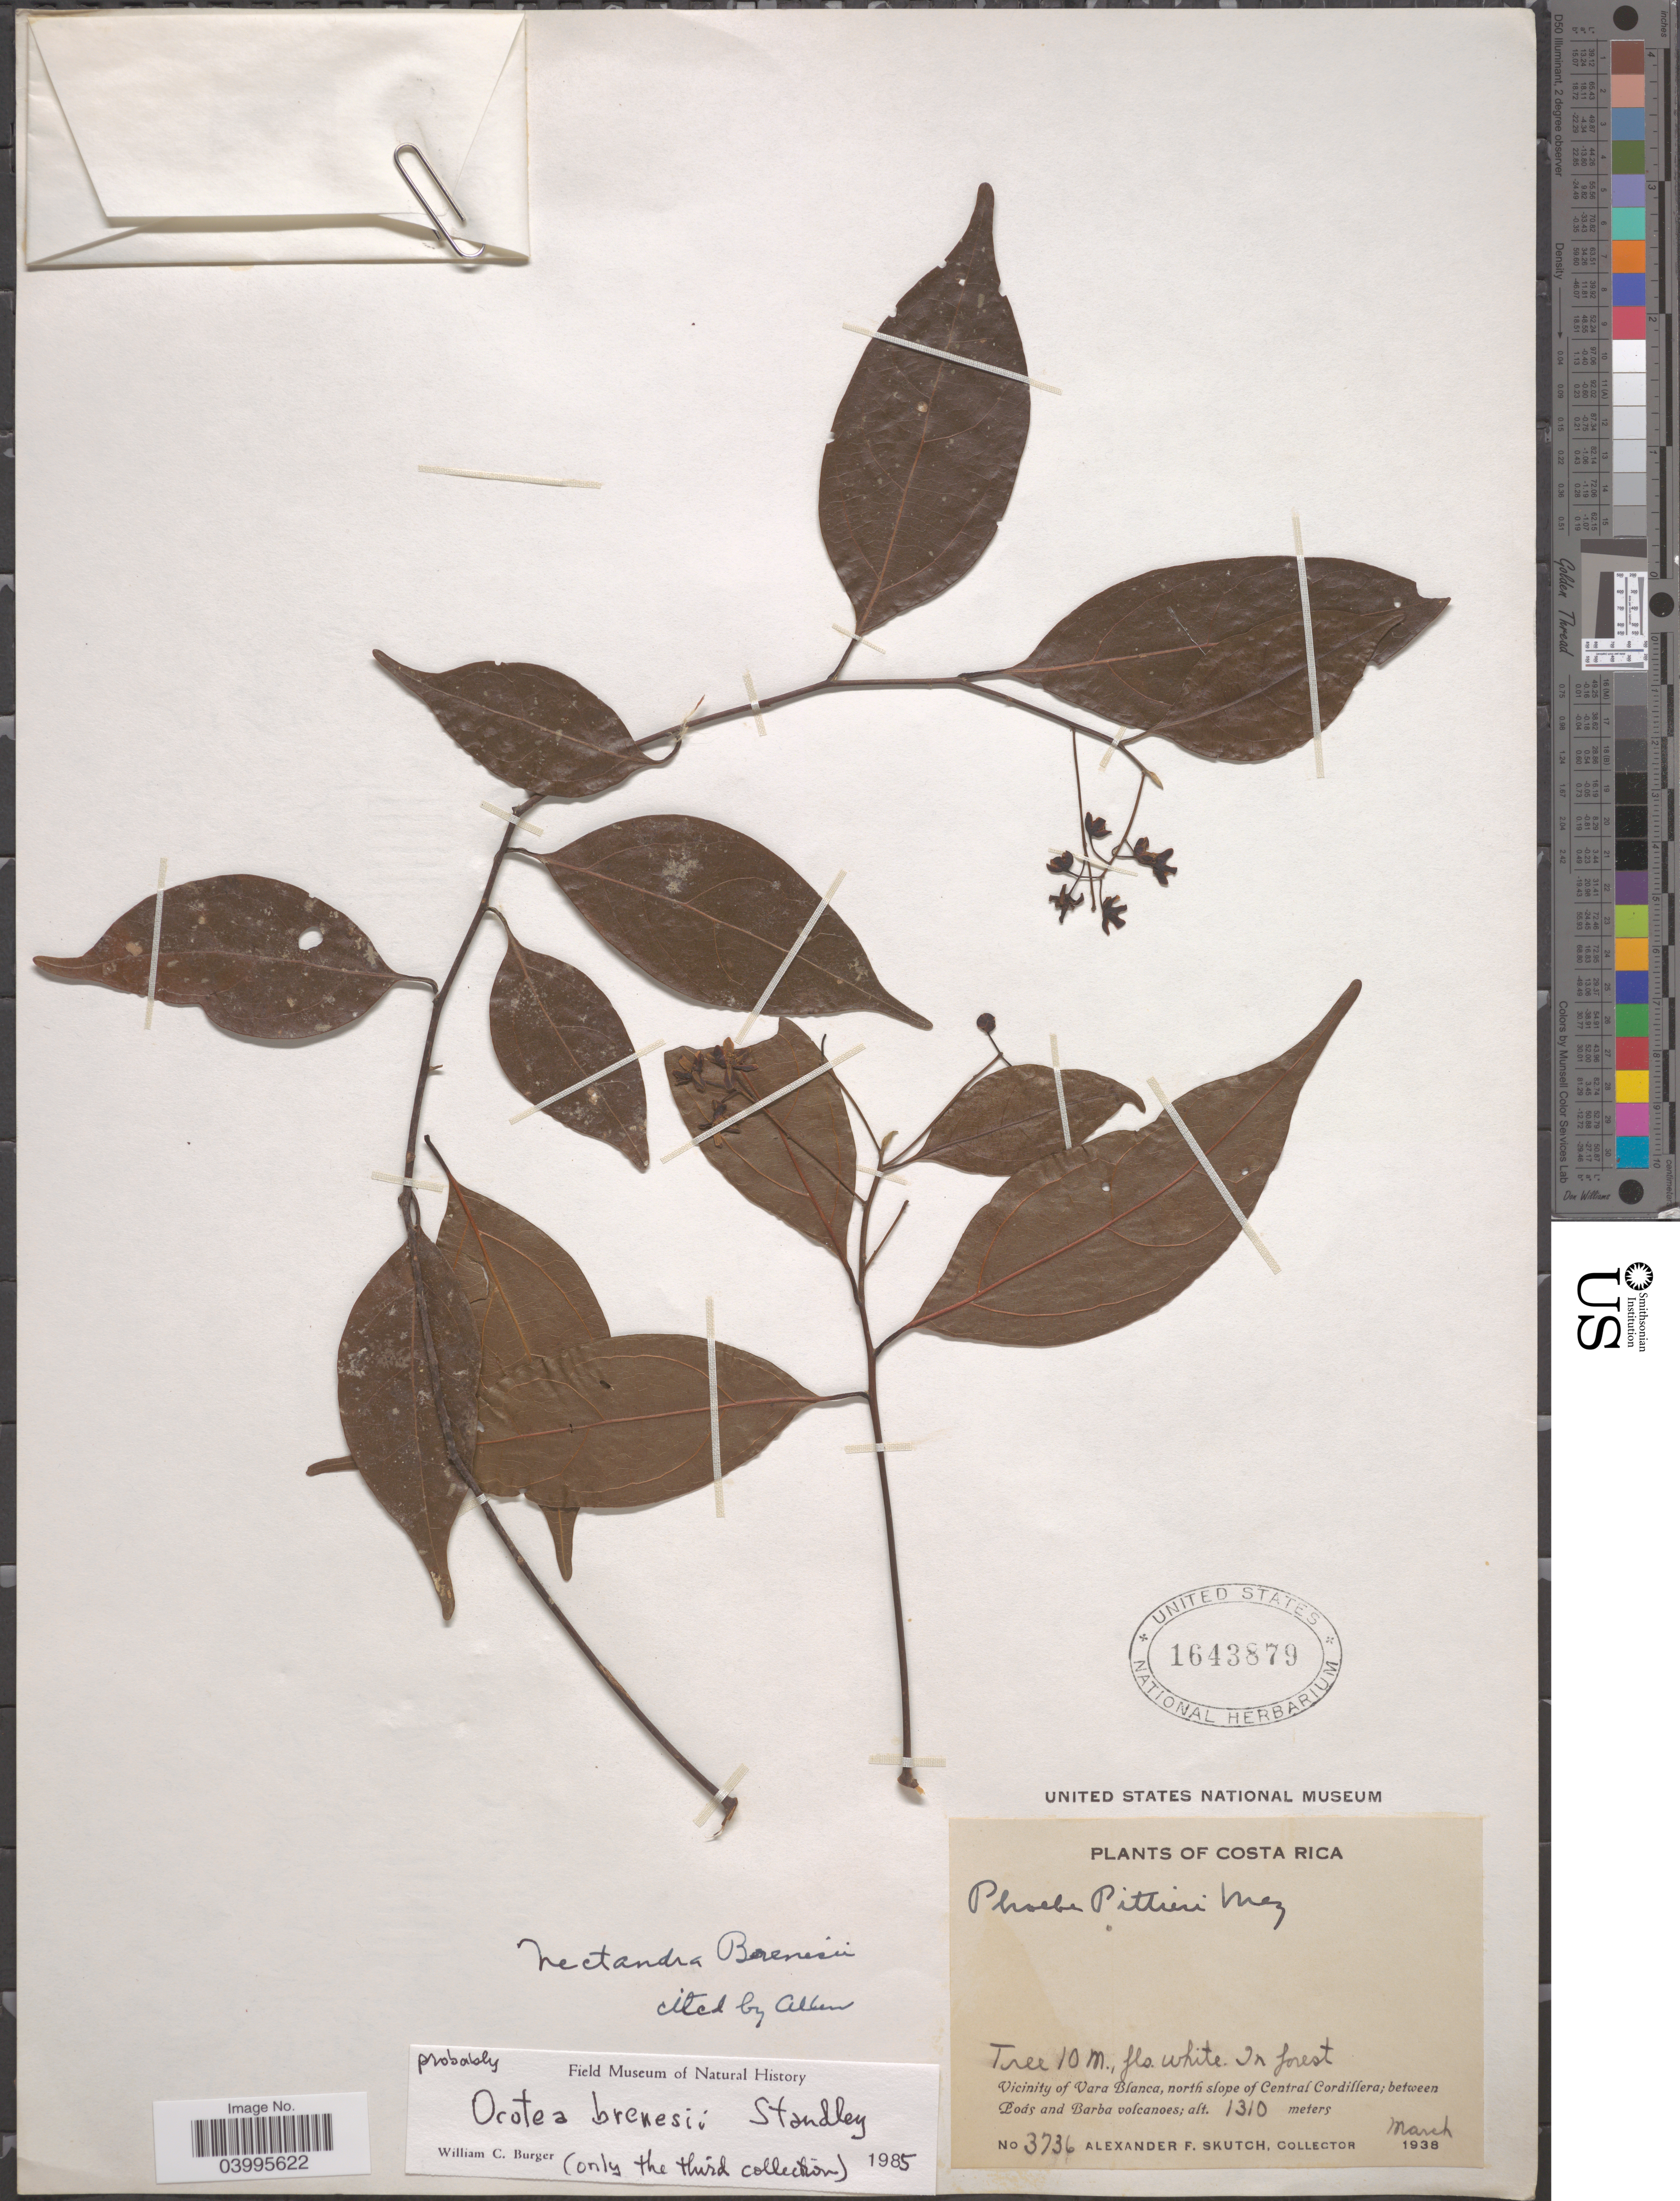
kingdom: Plantae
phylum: Tracheophyta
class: Magnoliopsida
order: Laurales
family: Lauraceae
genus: Ocotea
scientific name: Ocotea brenesii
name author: Standl.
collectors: A. F. Skutch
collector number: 3736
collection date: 1938-03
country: Costa Rica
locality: Vicinity of Vara Blanca, north slope of Central Cordillera; between Poás and Barba volcanoes.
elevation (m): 1310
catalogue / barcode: US 1643879